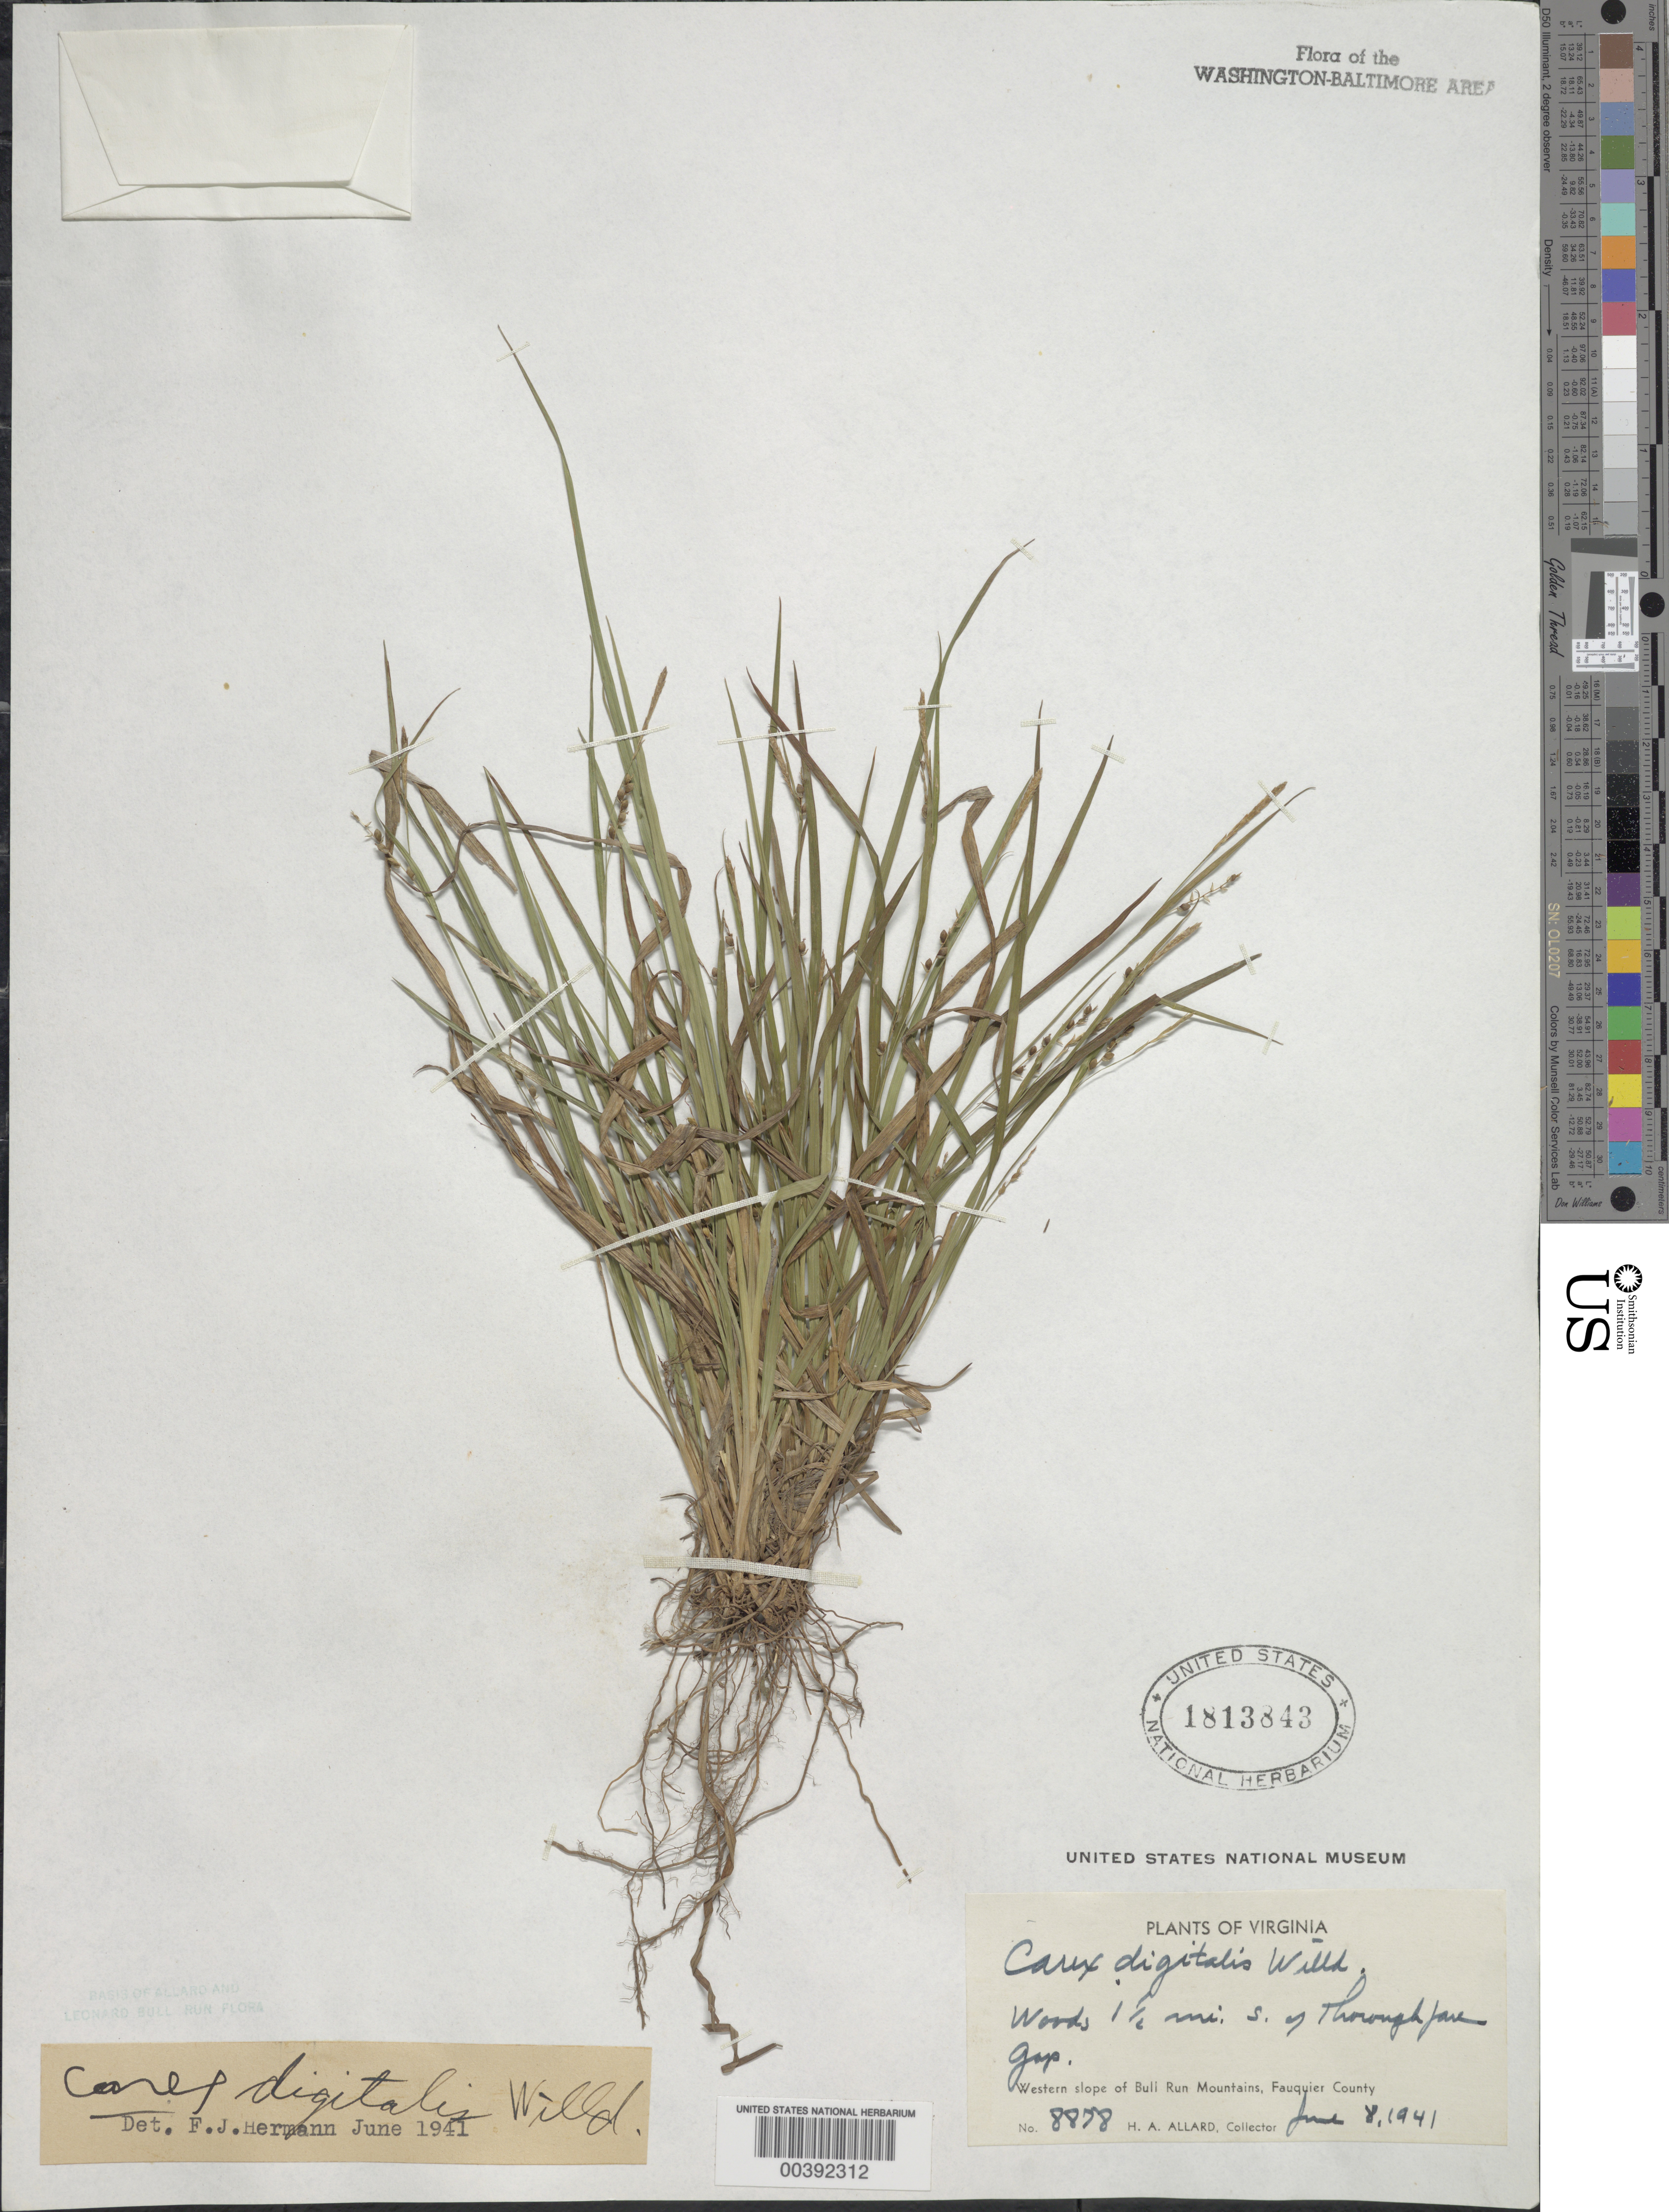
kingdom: Plantae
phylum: Tracheophyta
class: Liliopsida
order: Poales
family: Cyperaceae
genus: Carex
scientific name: Carex digitalis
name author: Willd.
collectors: H. A. Allard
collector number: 8878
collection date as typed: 08 Jun 1941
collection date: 1941-06-08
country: United States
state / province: Virginia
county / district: Fauquier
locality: South of Thorofare Gap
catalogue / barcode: US 1813843